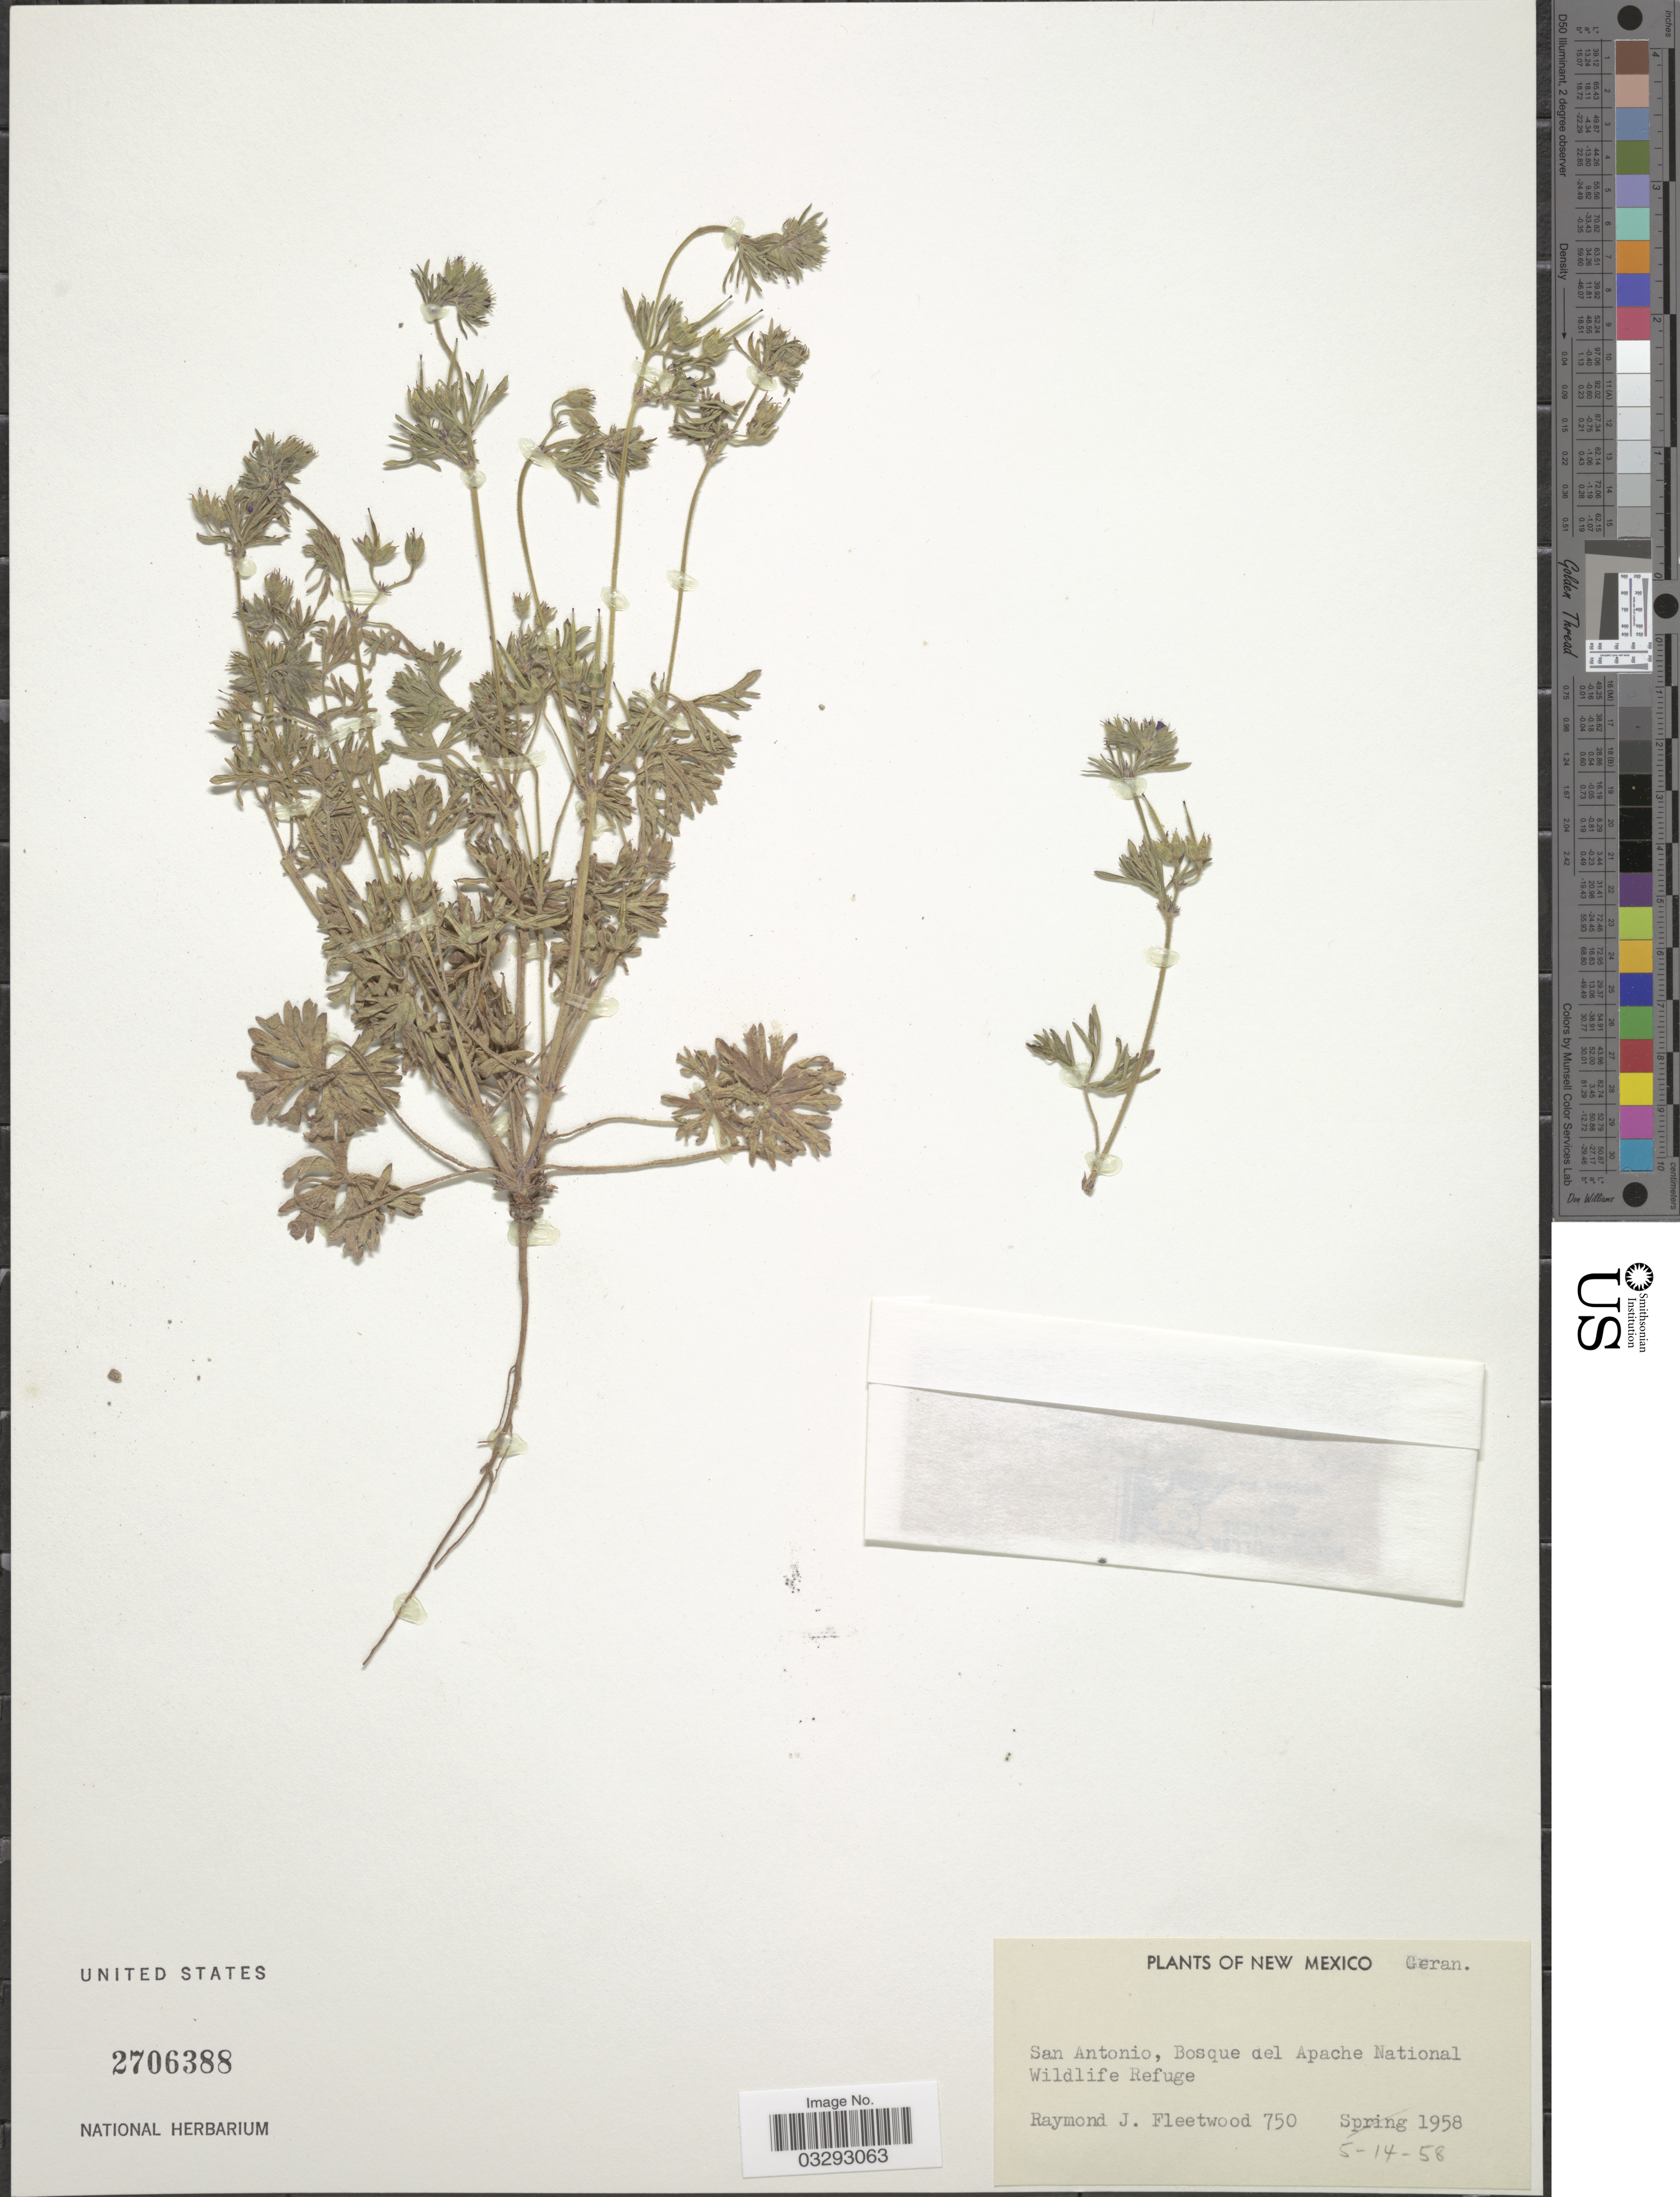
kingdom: Plantae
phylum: Tracheophyta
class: Magnoliopsida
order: Geraniales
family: Geraniaceae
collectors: R. J. Fleetwood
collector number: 750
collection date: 1958-05-14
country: United States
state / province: New Mexico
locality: San Antonio, Bosque del Apache National Wildlife Refuge.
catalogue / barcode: US 2706388